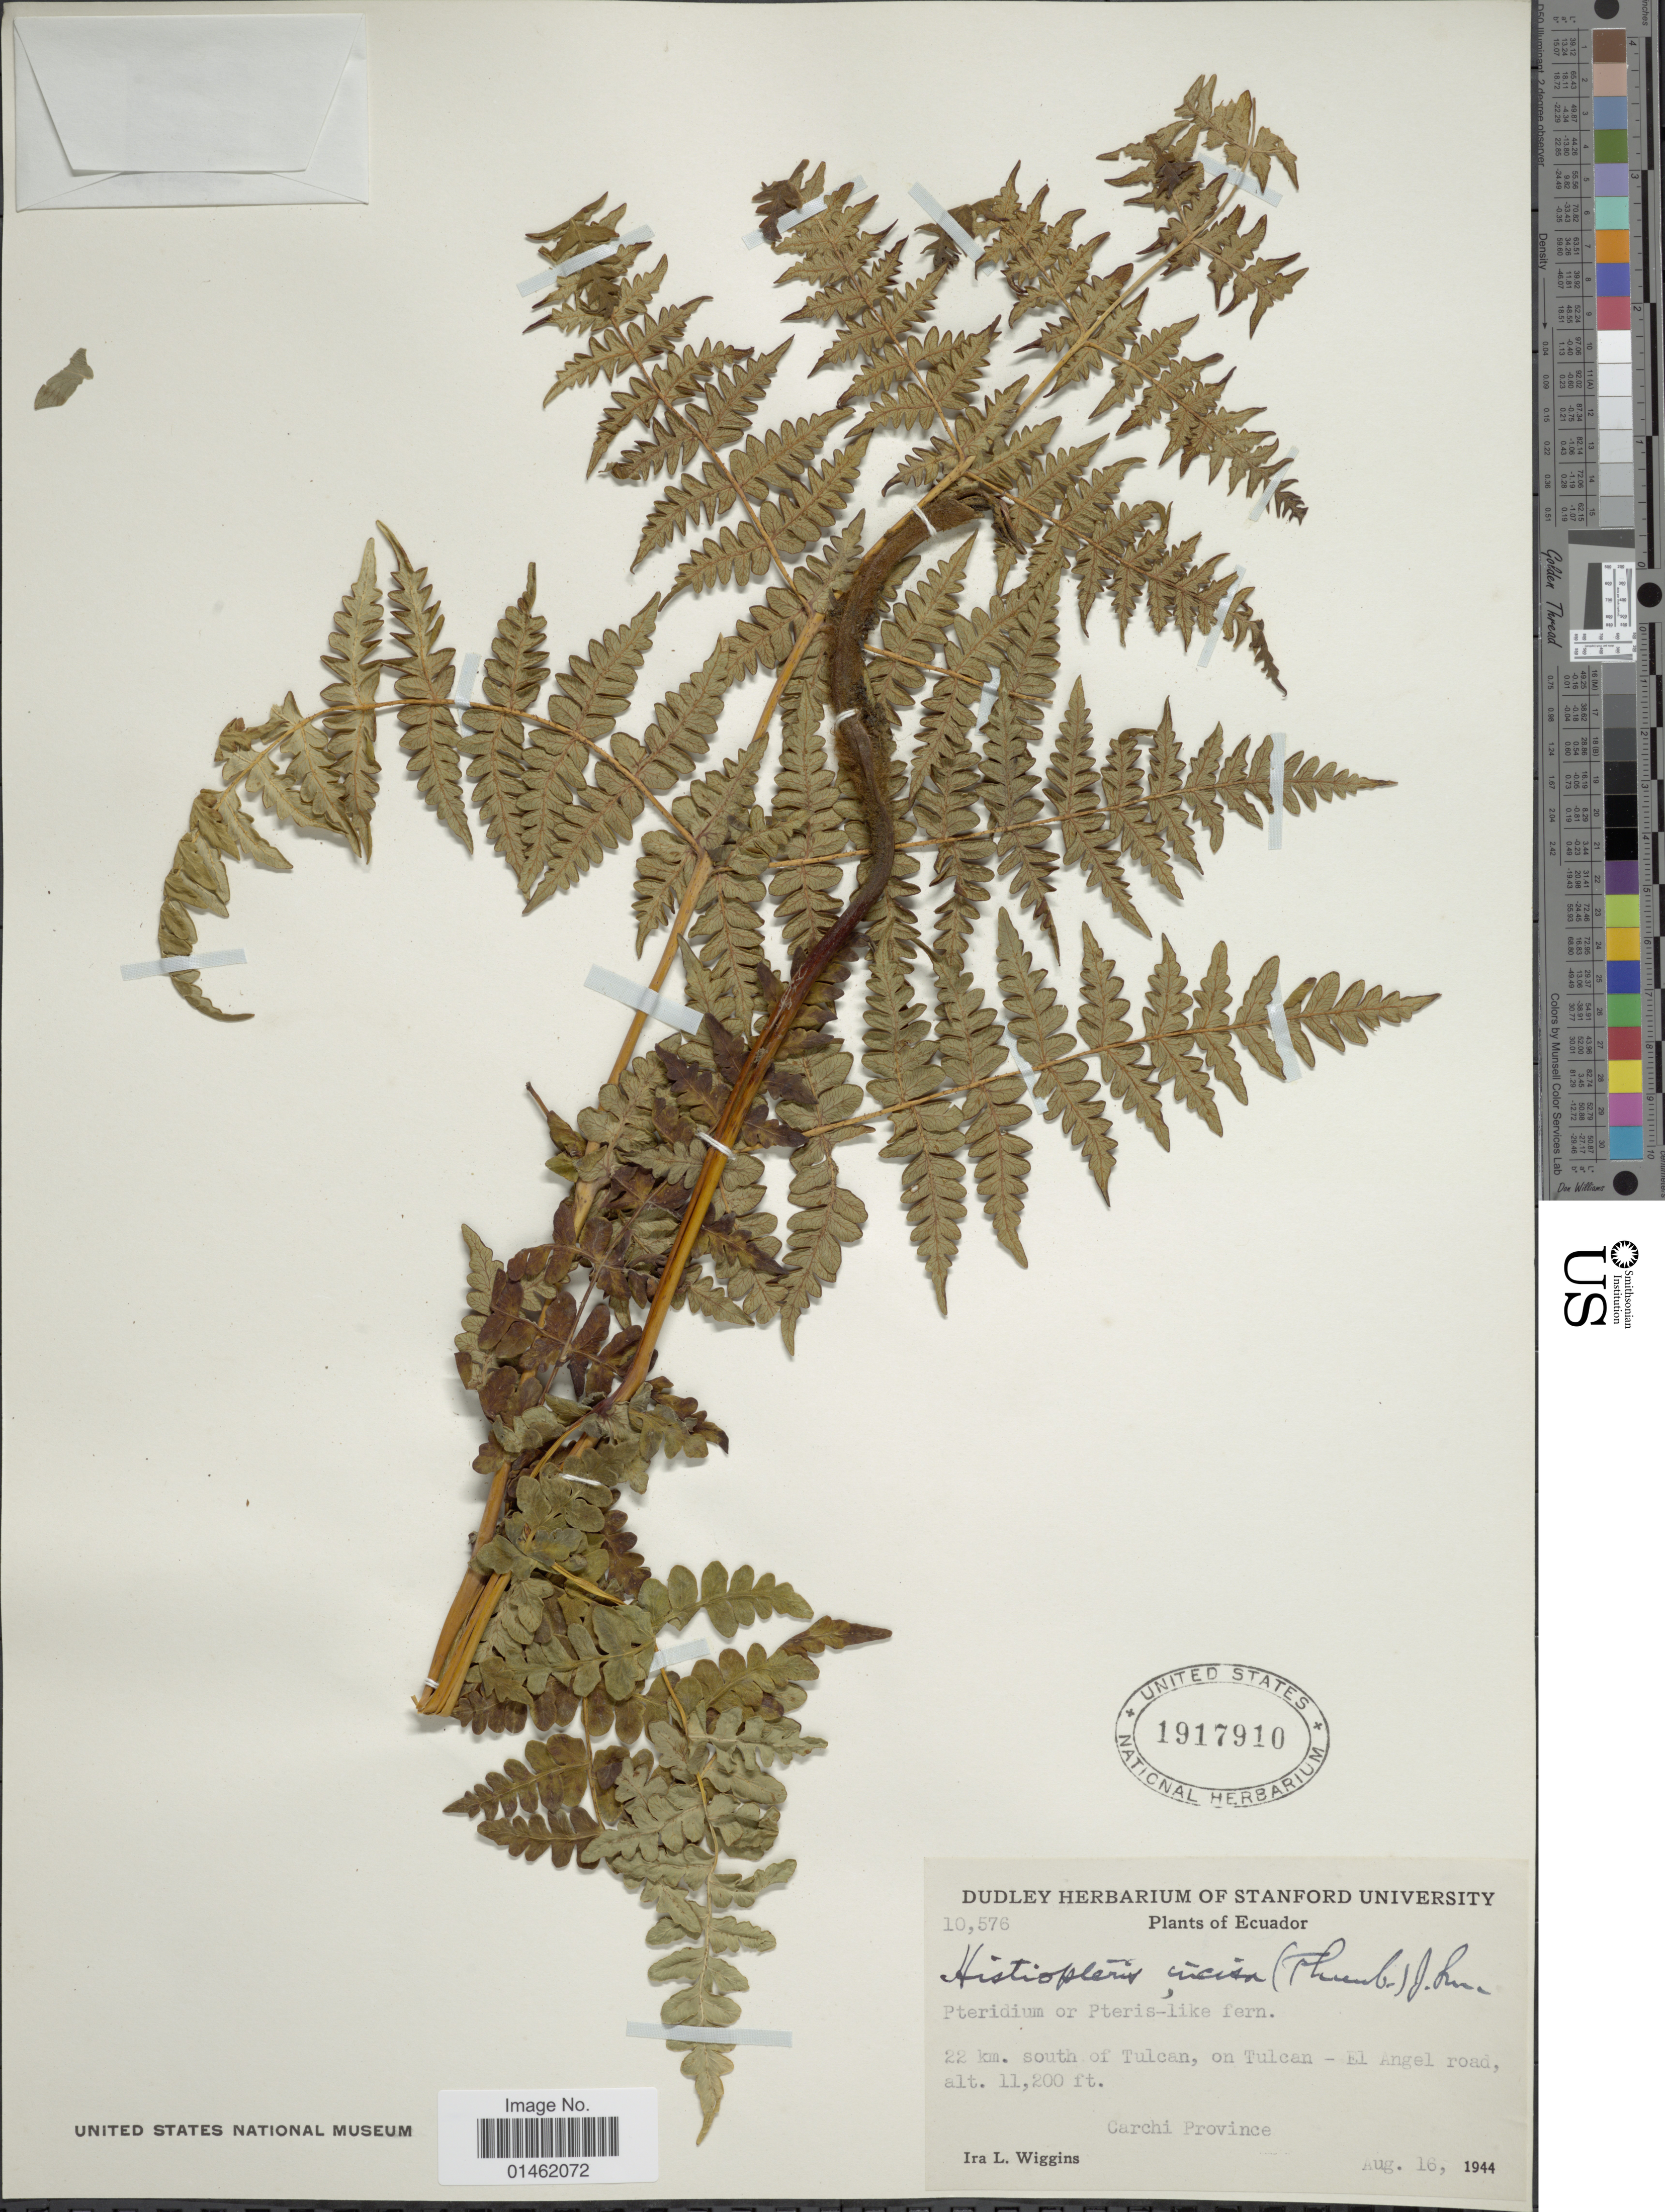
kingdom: Plantae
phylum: Tracheophyta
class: Polypodiopsida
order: Polypodiales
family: Dennstaedtiaceae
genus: Histiopteris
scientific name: Histiopteris incisa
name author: (Thunb.) J. Sm.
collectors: I. L. Wiggins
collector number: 10576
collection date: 1944-08-16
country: Ecuador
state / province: Carchi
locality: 22km south of Tulcan, on Tulcan-El Angel road, Carchi Province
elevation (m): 3414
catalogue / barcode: US 1917910